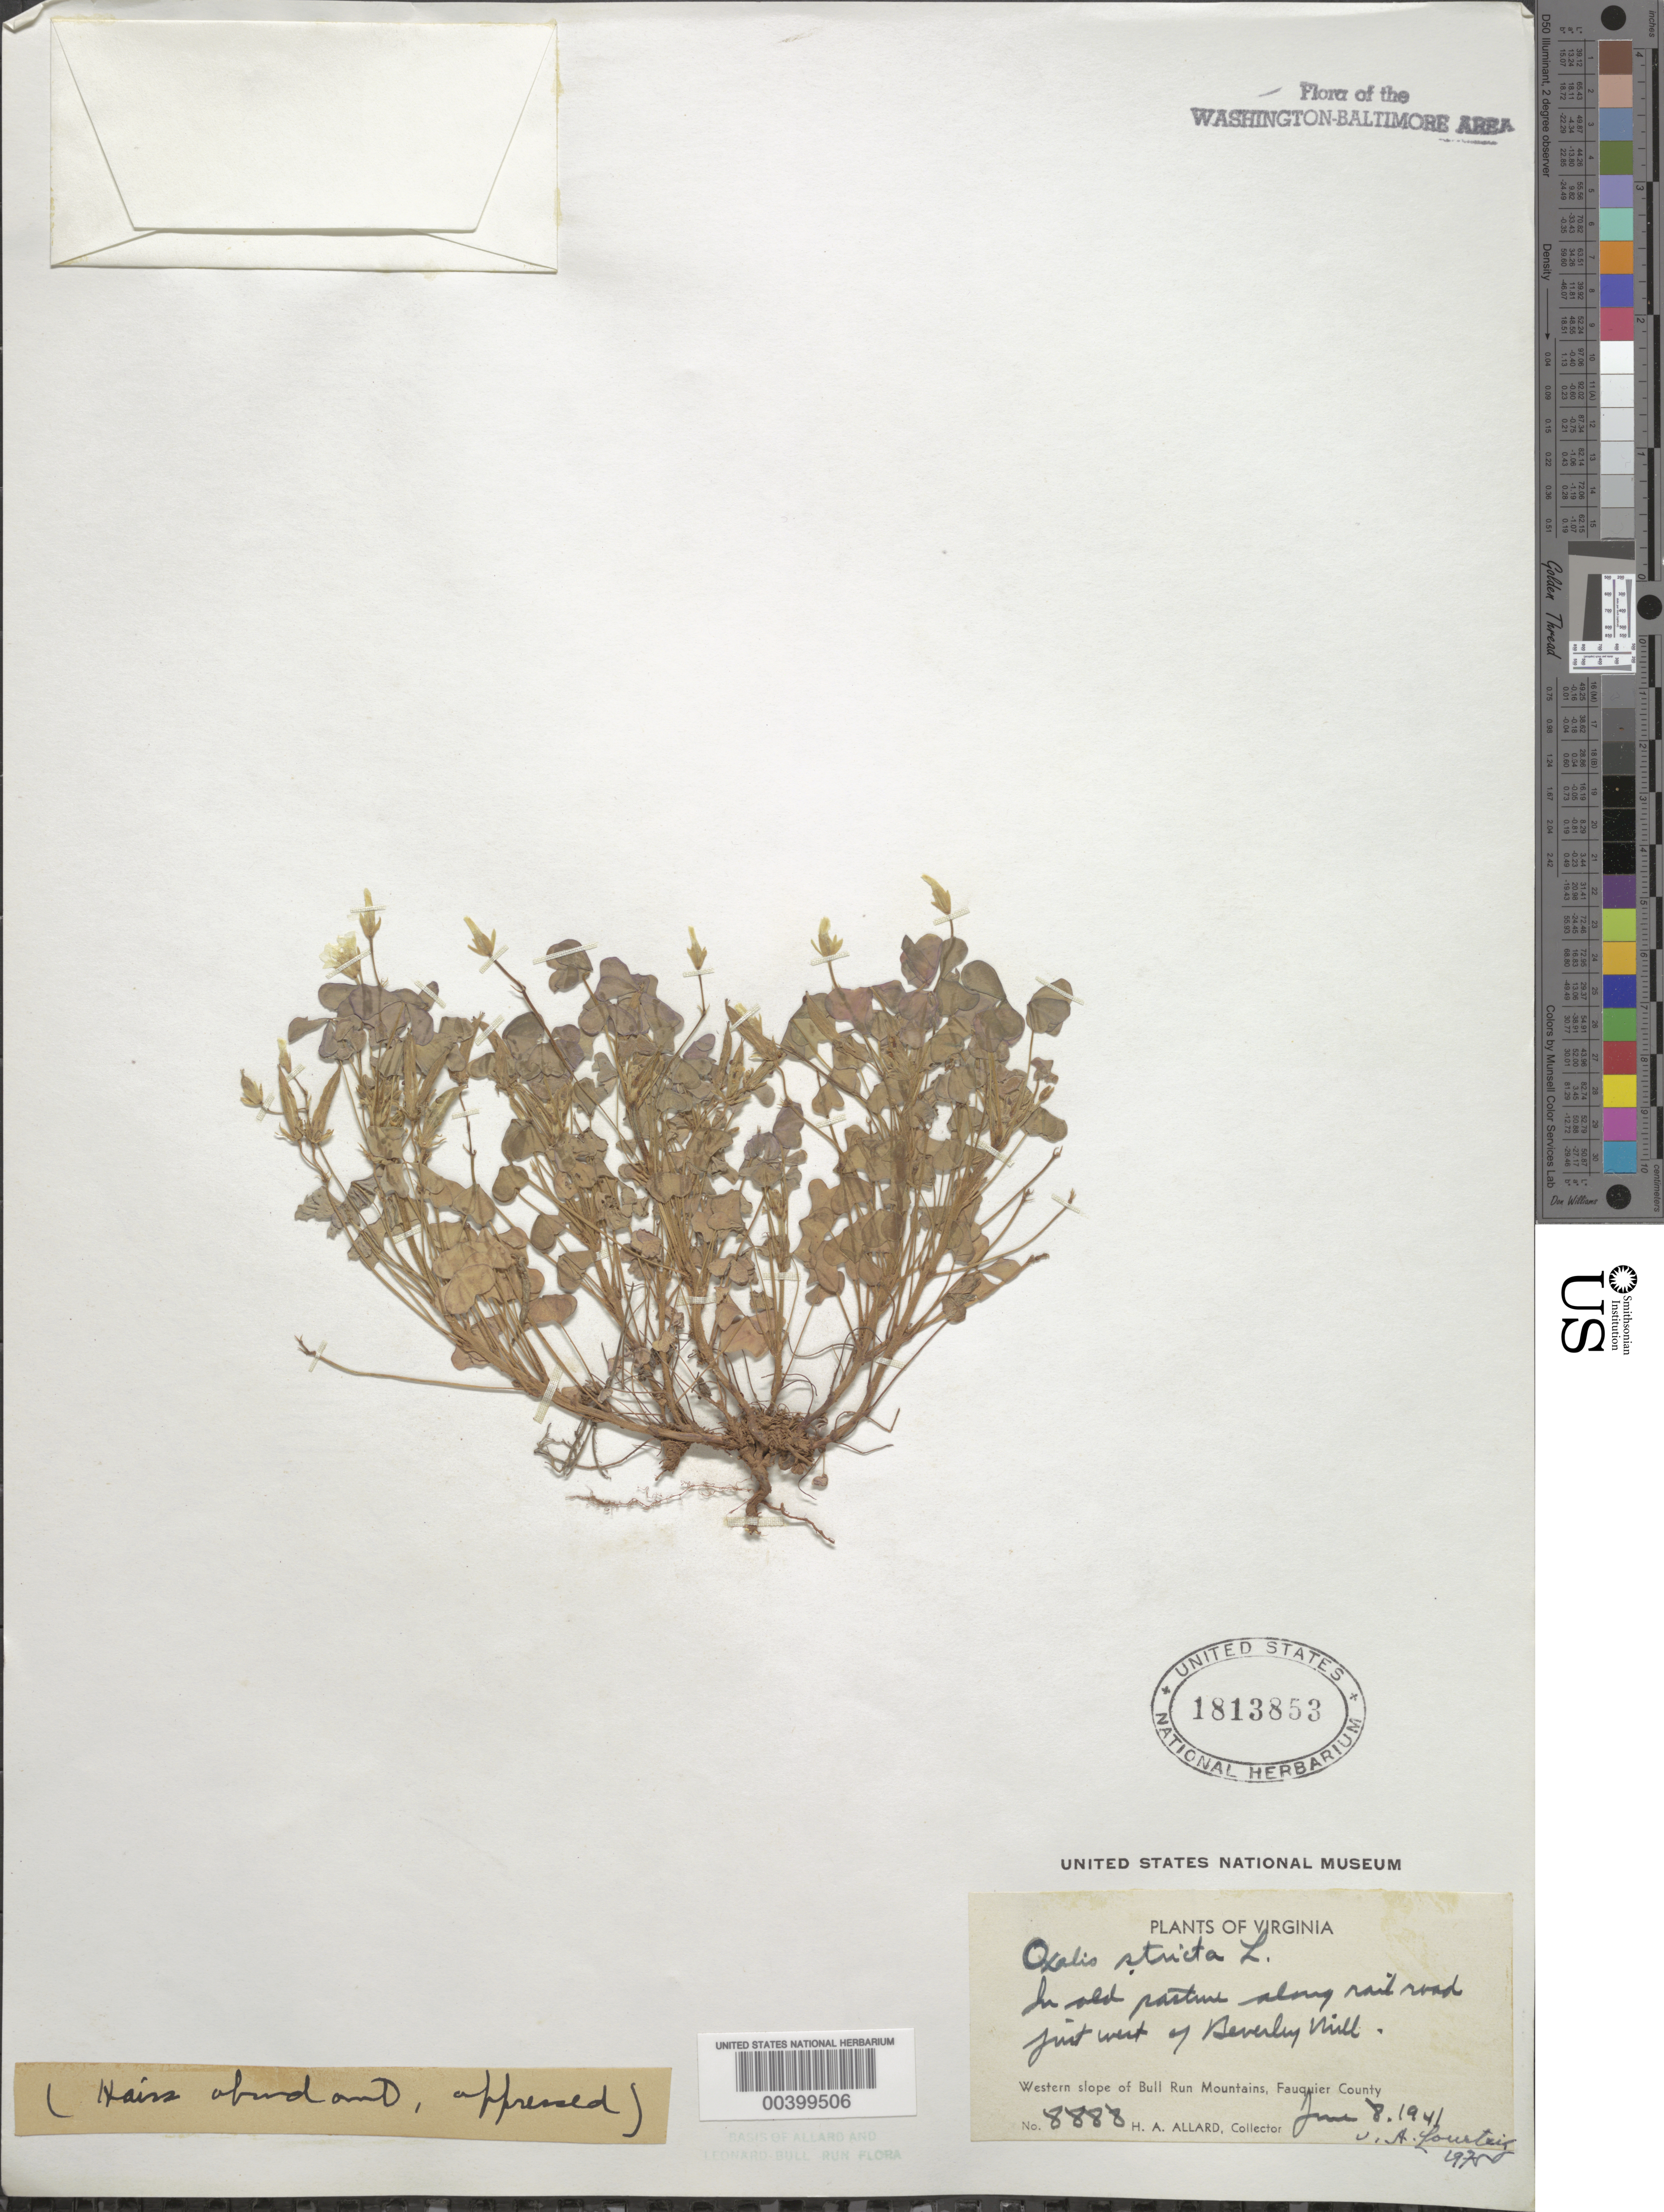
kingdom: Plantae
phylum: Tracheophyta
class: Magnoliopsida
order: Oxalidales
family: Oxalidaceae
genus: Oxalis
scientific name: Oxalis stricta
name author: L.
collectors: H. A. Allard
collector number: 8888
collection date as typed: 08 Jun 1941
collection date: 1941-06-08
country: United States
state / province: Virginia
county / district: Fauquier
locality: West of Beverley Mill, railroad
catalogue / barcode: US 1813853